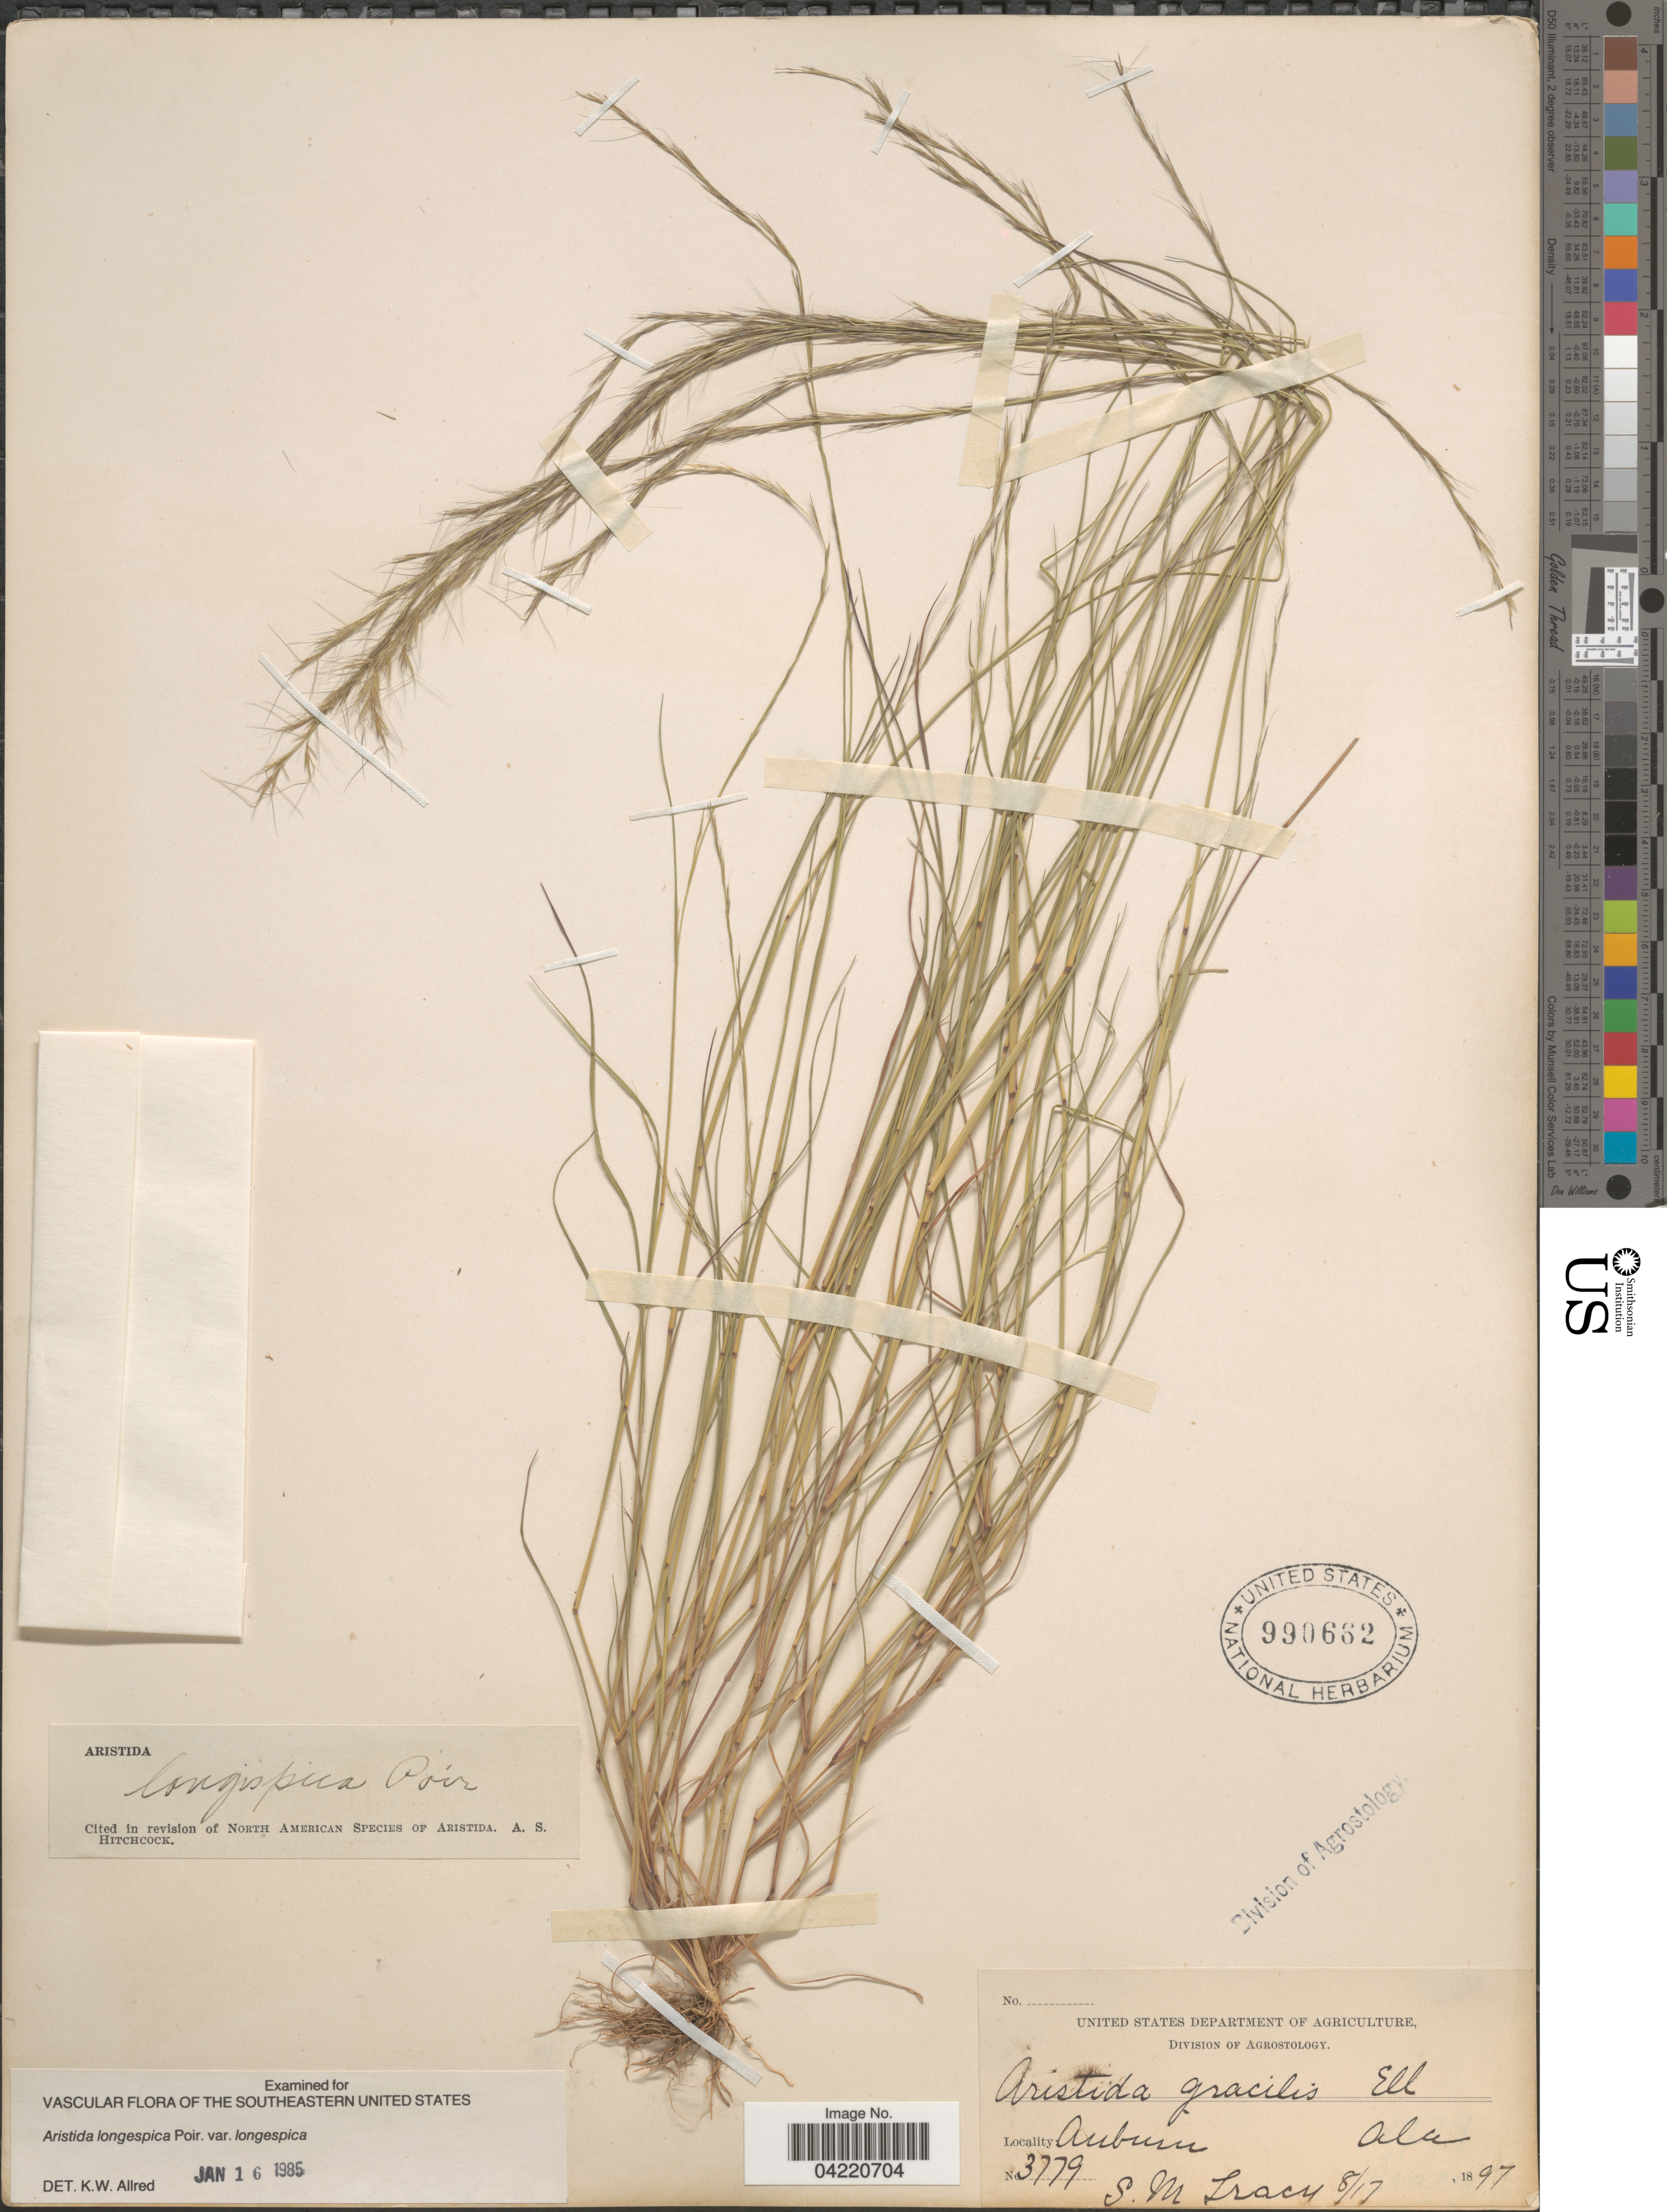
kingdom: Plantae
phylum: Tracheophyta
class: Liliopsida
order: Poales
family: Poaceae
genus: Aristida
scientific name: Aristida longespica var. longespica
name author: Poir.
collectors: S. M. Tracy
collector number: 3779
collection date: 1897-08-17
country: United States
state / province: Alabama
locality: Auburn.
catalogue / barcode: US 990662